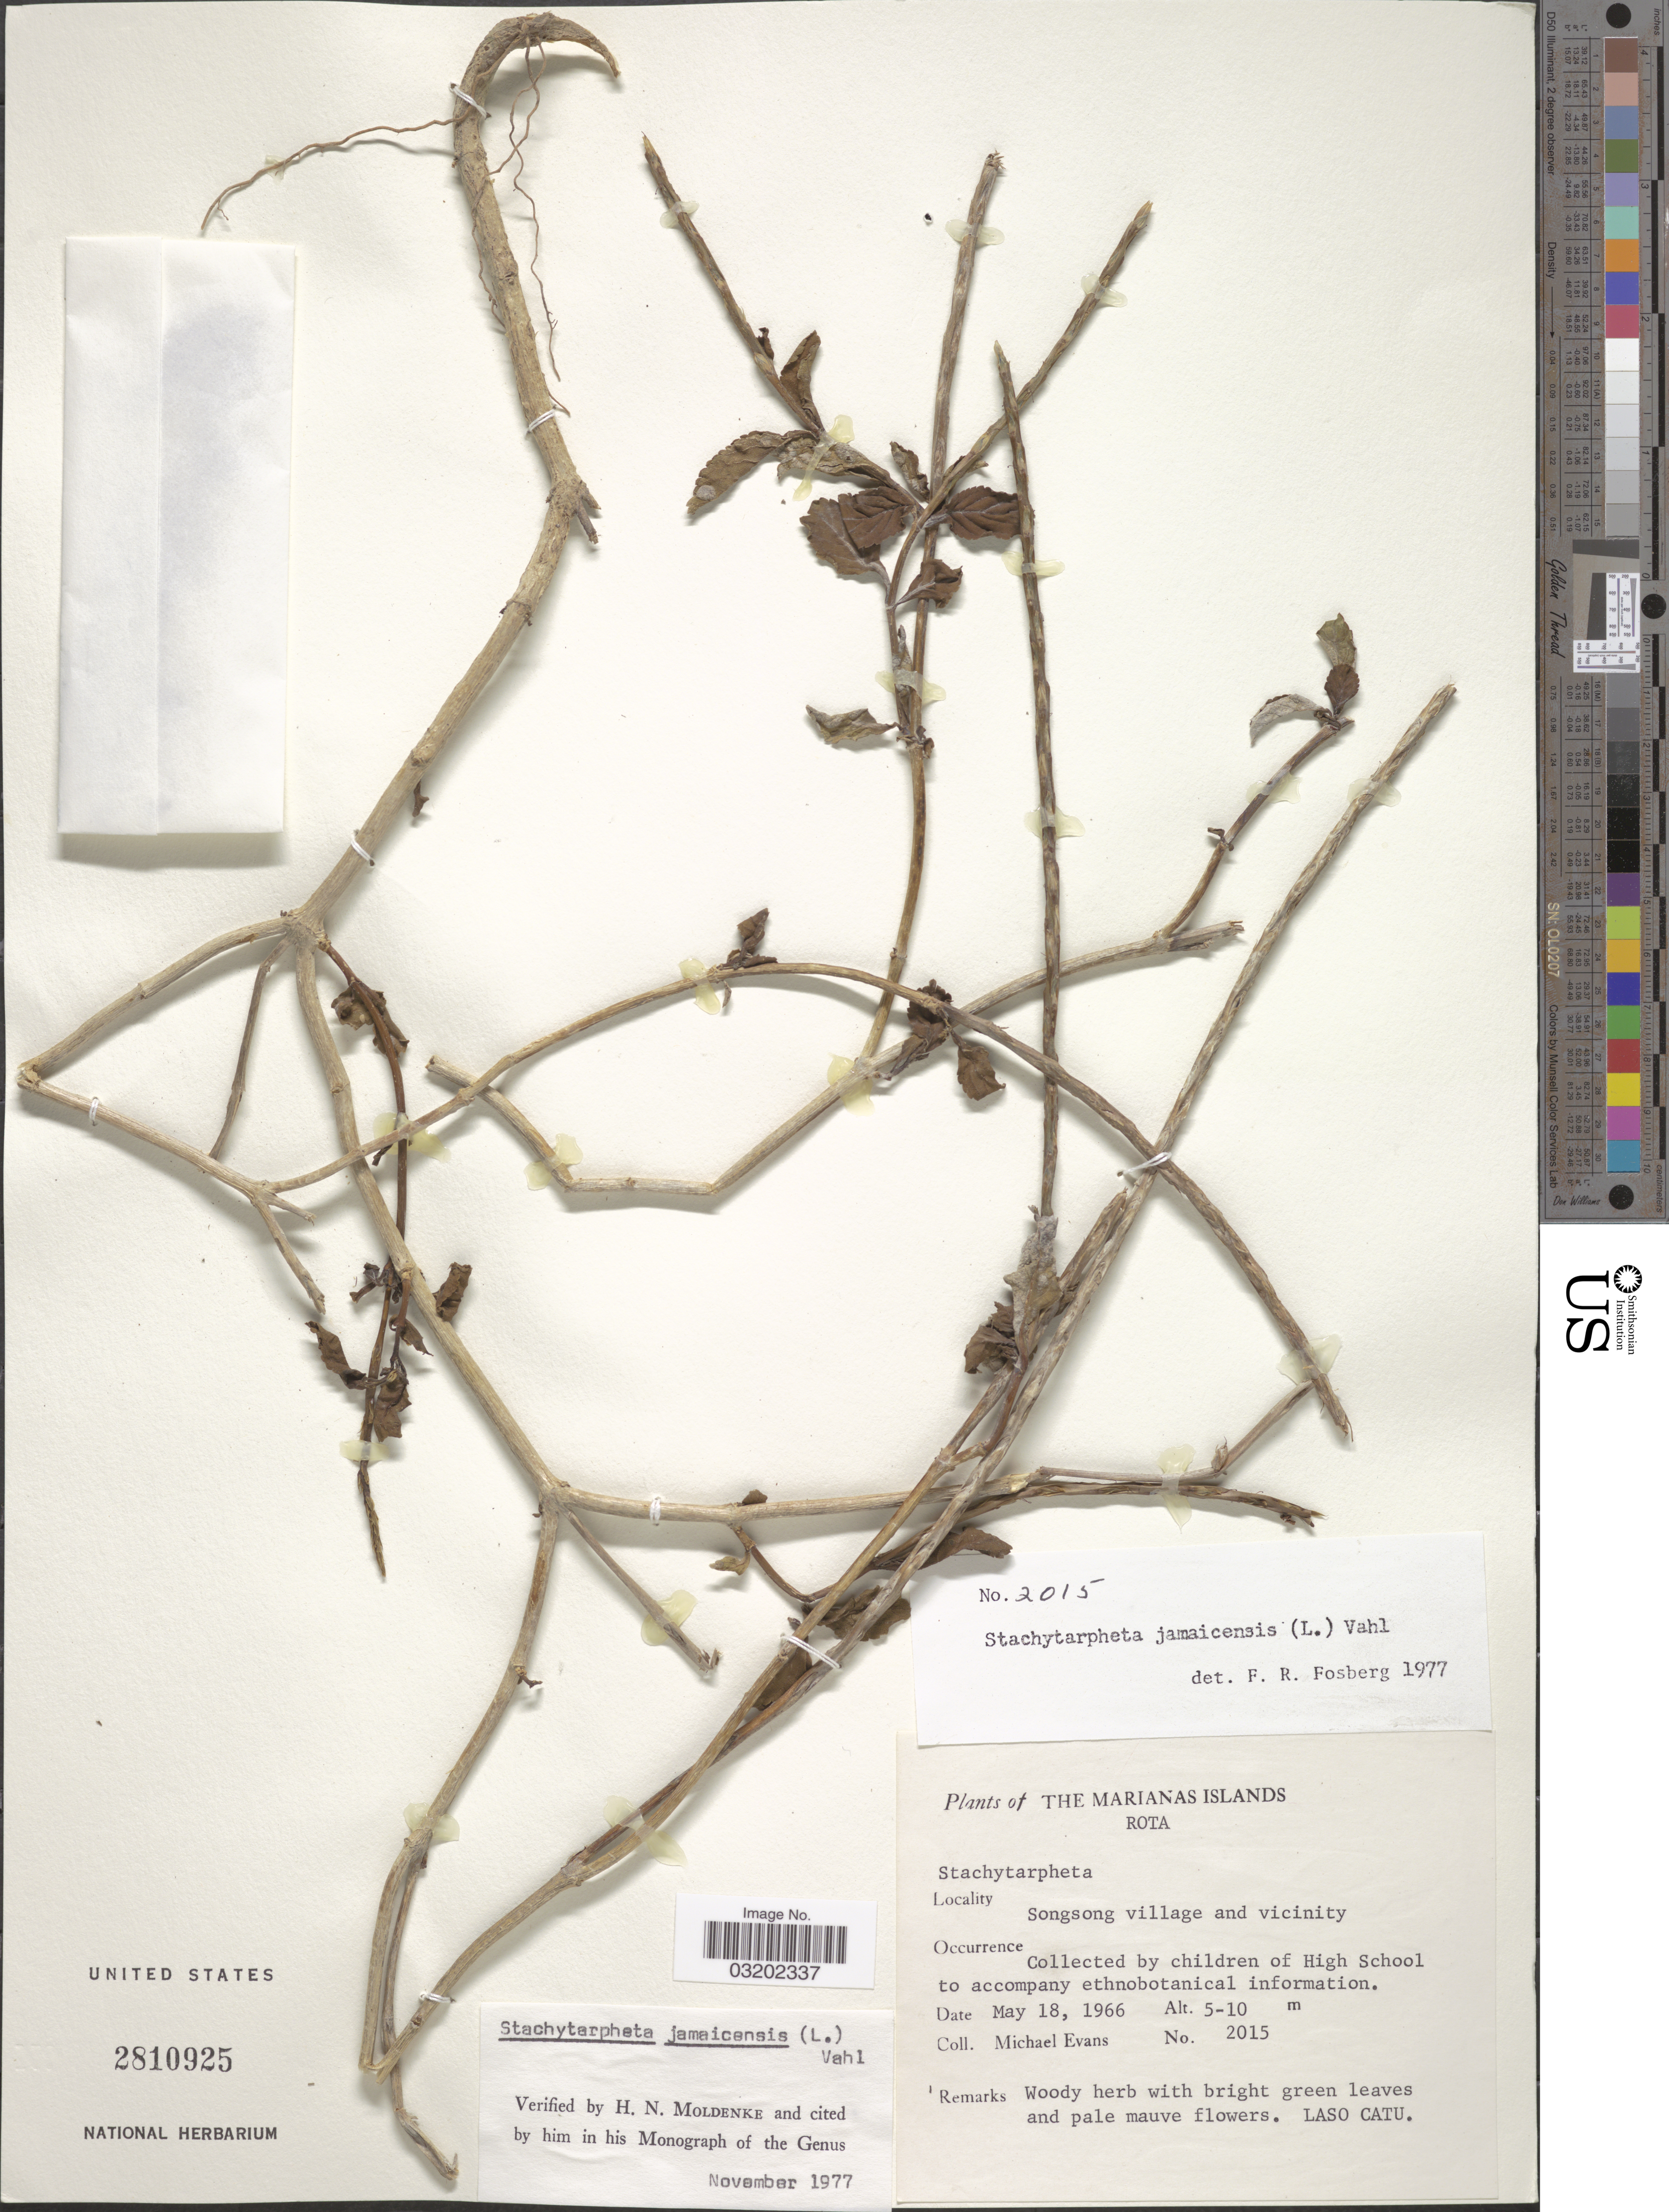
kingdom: Plantae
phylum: Tracheophyta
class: Magnoliopsida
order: Lamiales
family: Verbenaceae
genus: Stachytarpheta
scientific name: Stachytarpheta jamaicensis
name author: (L.) Vahl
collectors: M. Evans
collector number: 2015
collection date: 1966-05-18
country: Northern Mariana Islands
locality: The Marianas Islands, Rota. Songsong village and vicinity.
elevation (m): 5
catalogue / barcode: US 2810925